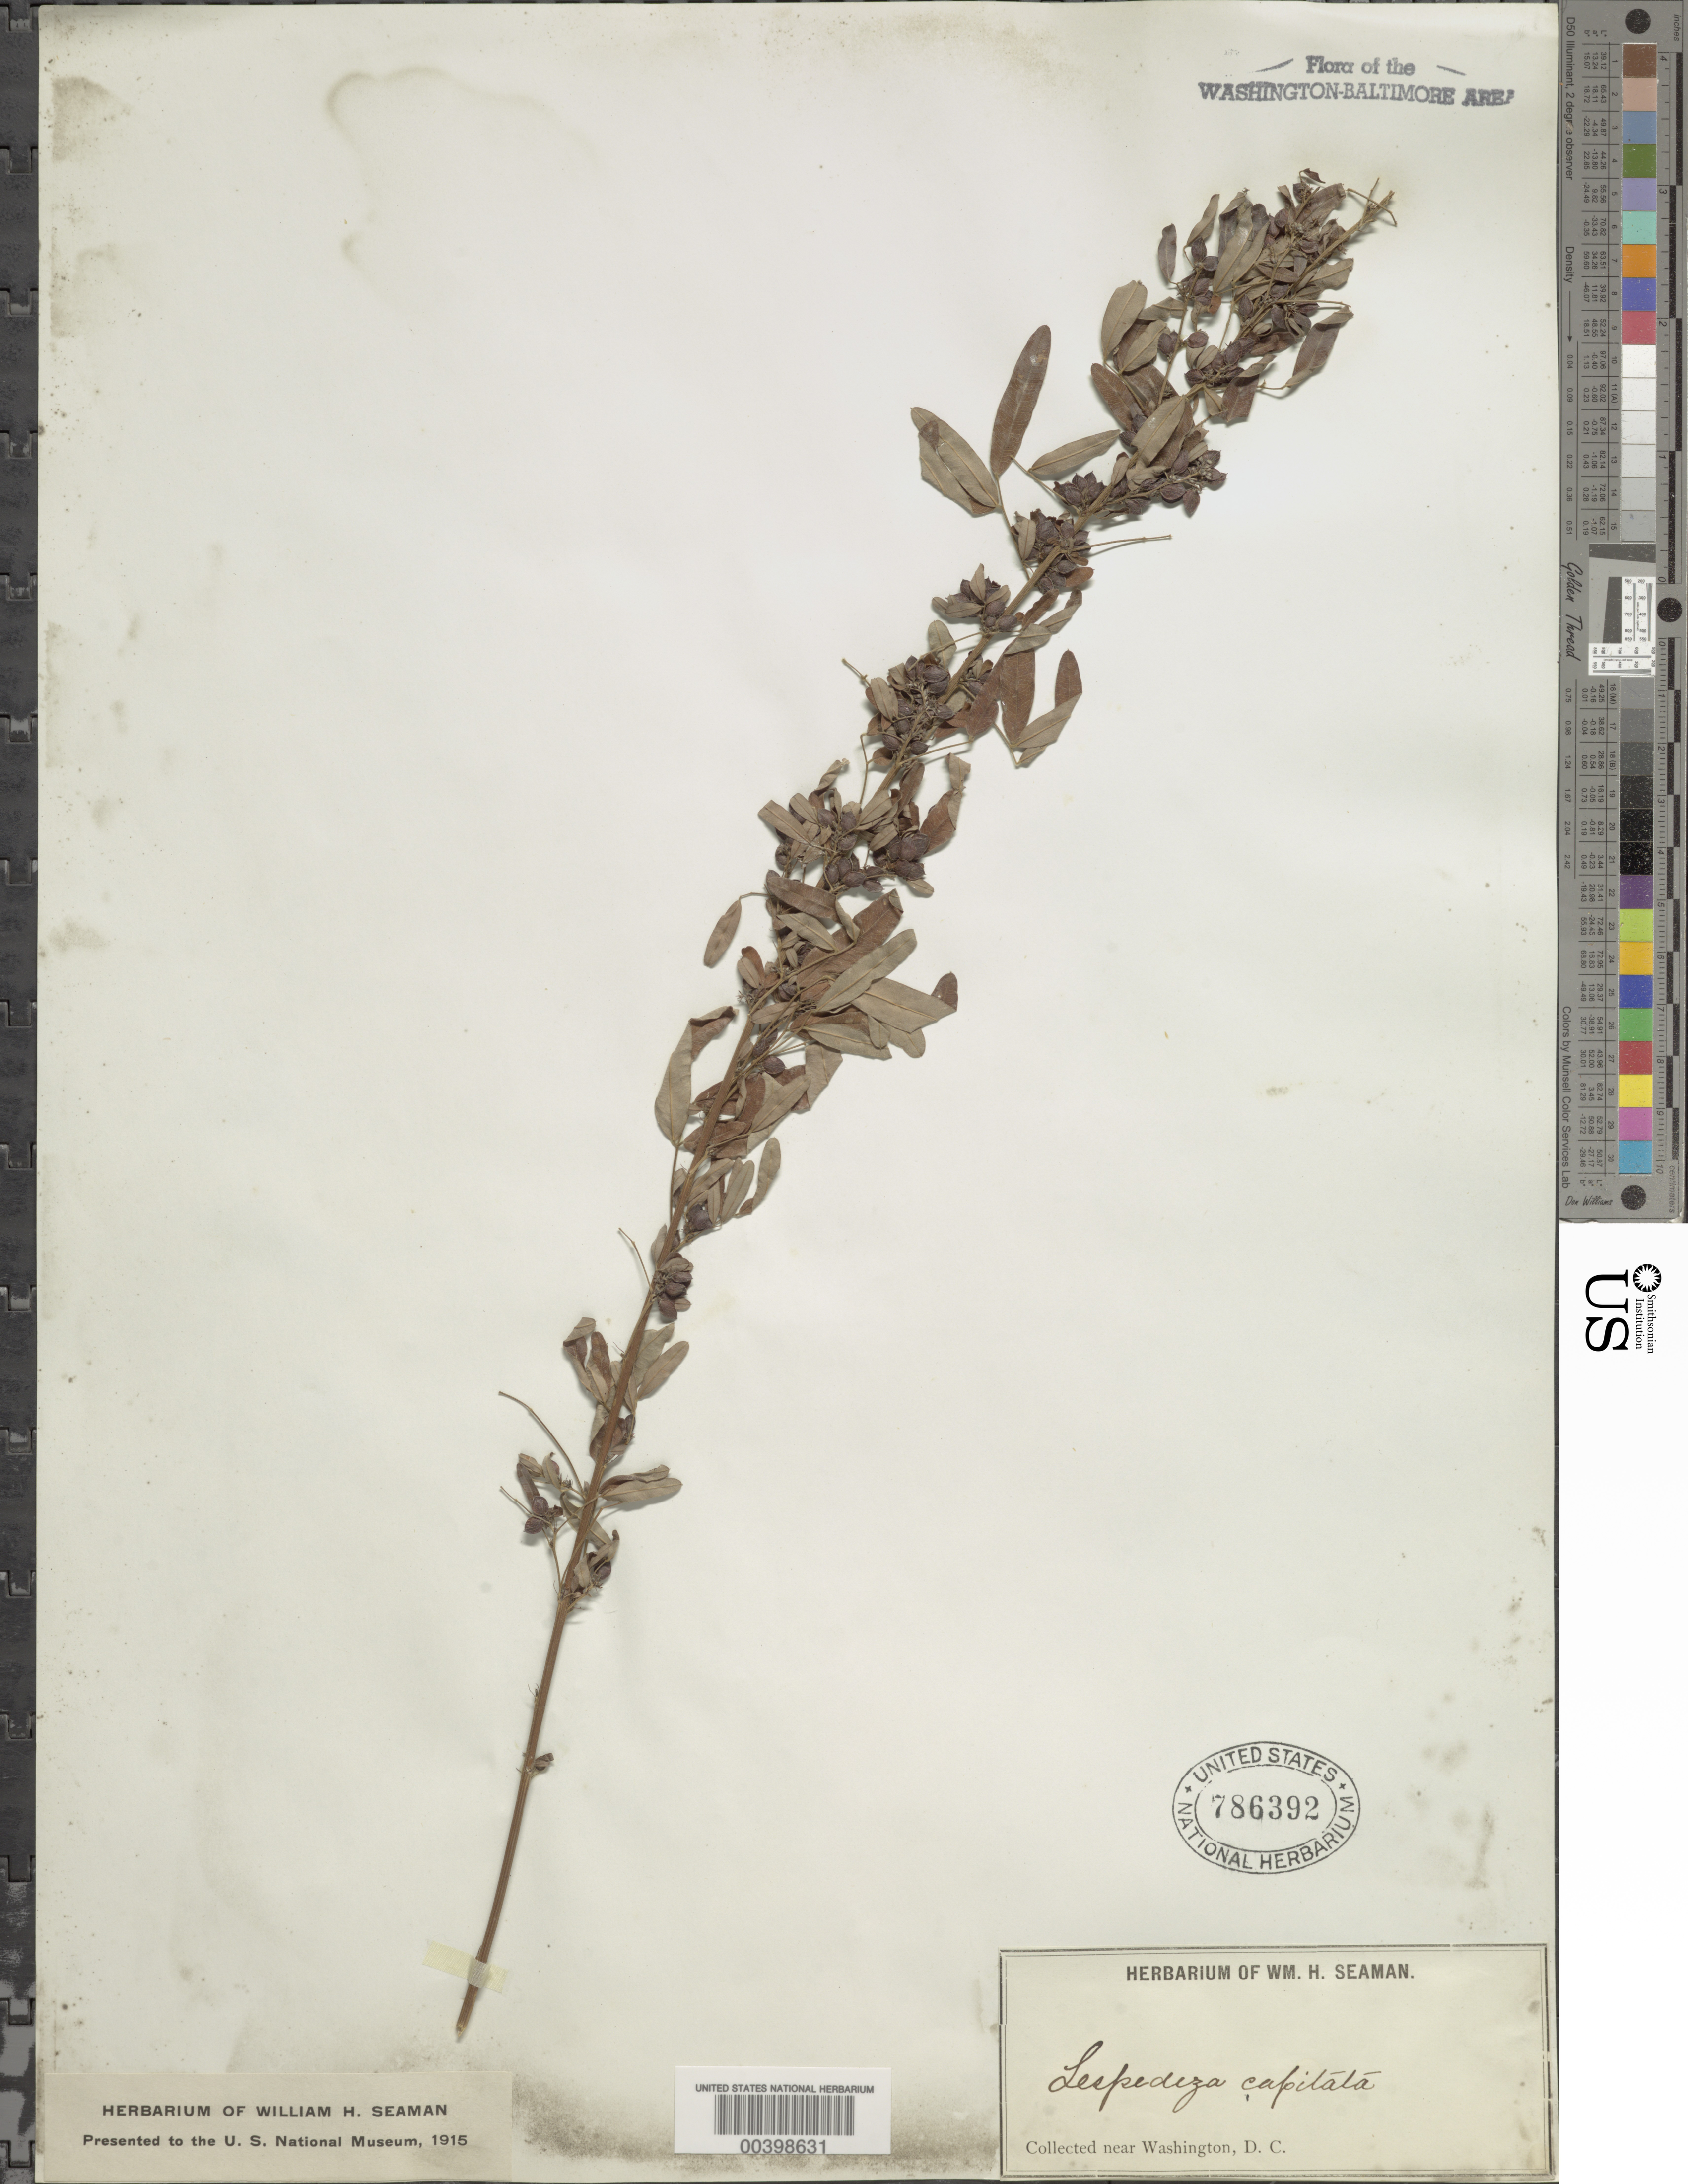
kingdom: Plantae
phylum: Tracheophyta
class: Magnoliopsida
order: Fabales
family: Fabaceae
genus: Lespedeza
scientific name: Lespedeza virginica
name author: (L.) Britton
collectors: W. Seaman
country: United States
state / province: District of Columbia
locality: Washington DC area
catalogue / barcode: US 786392